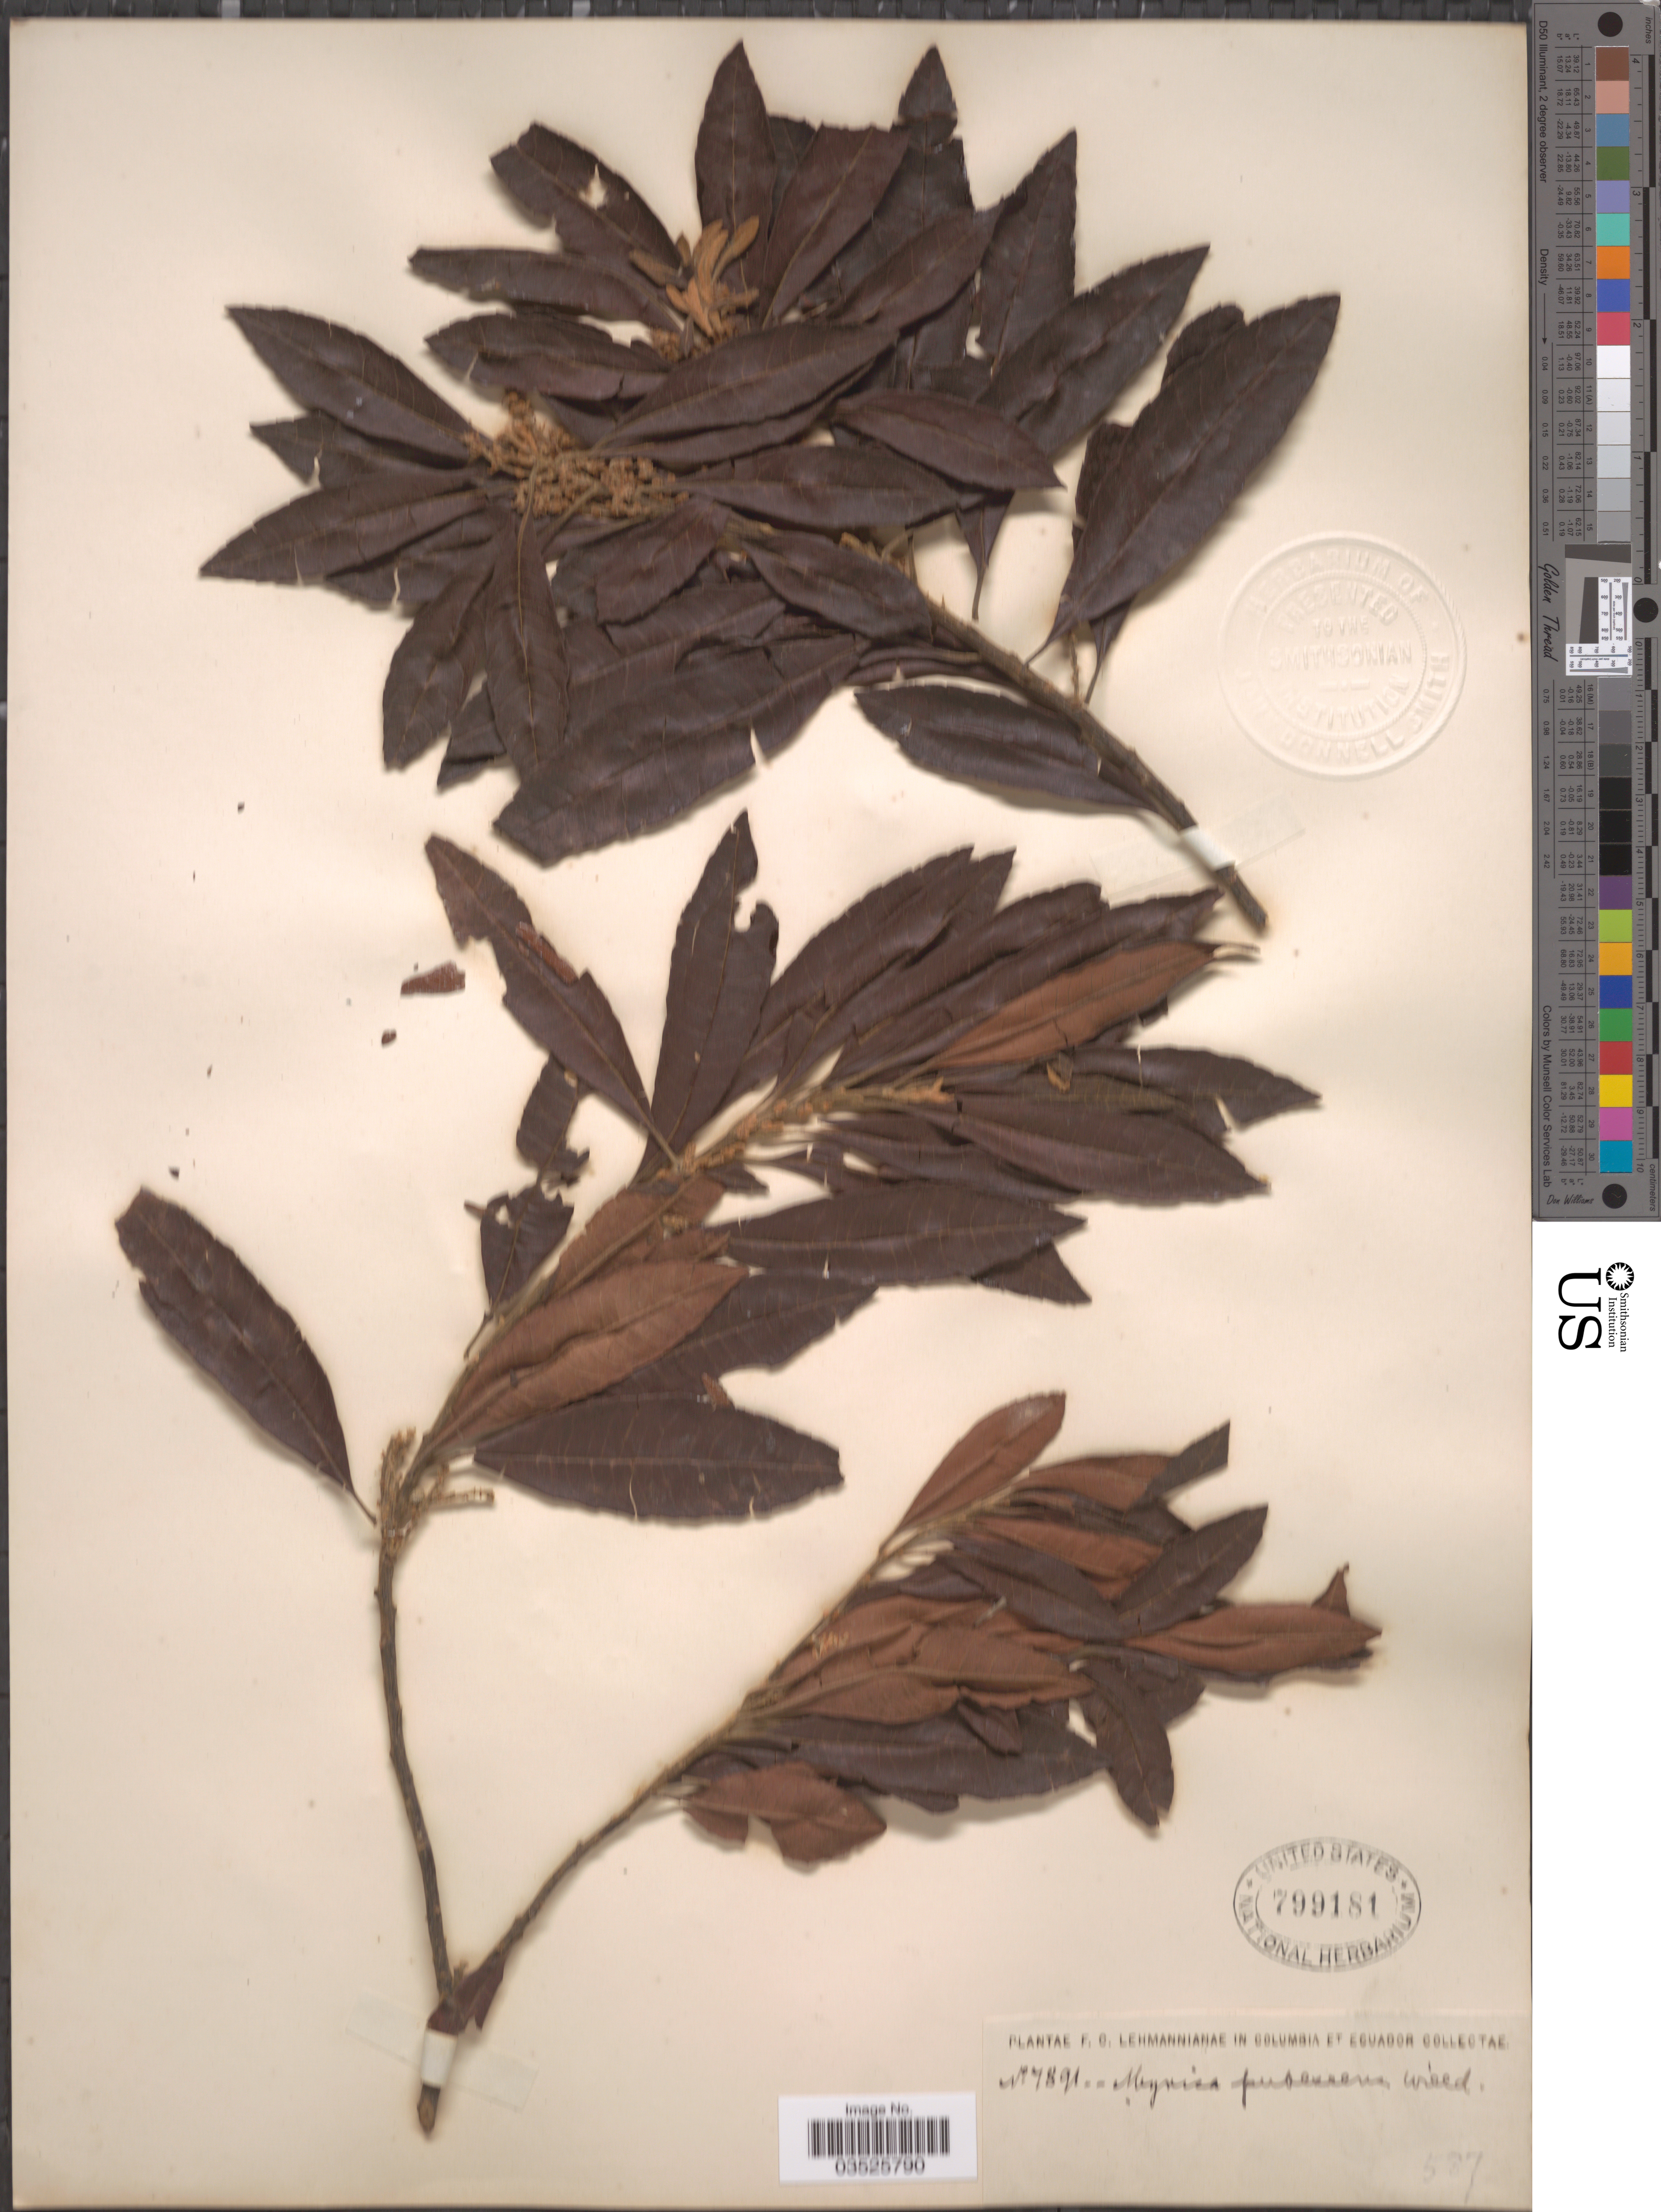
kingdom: Plantae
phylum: Tracheophyta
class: Magnoliopsida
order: Fagales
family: Myricaceae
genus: Morella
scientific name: Morella pubescens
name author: (Humb. & Bonpl. ex Willd.) Wilbur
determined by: Strong, M. T., (US), Smithsonian Institution - National Museum of Natural History (UNITED STATES)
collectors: F. C. Lehmann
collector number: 7891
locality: Columbia et Ecuador.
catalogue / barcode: US 799181